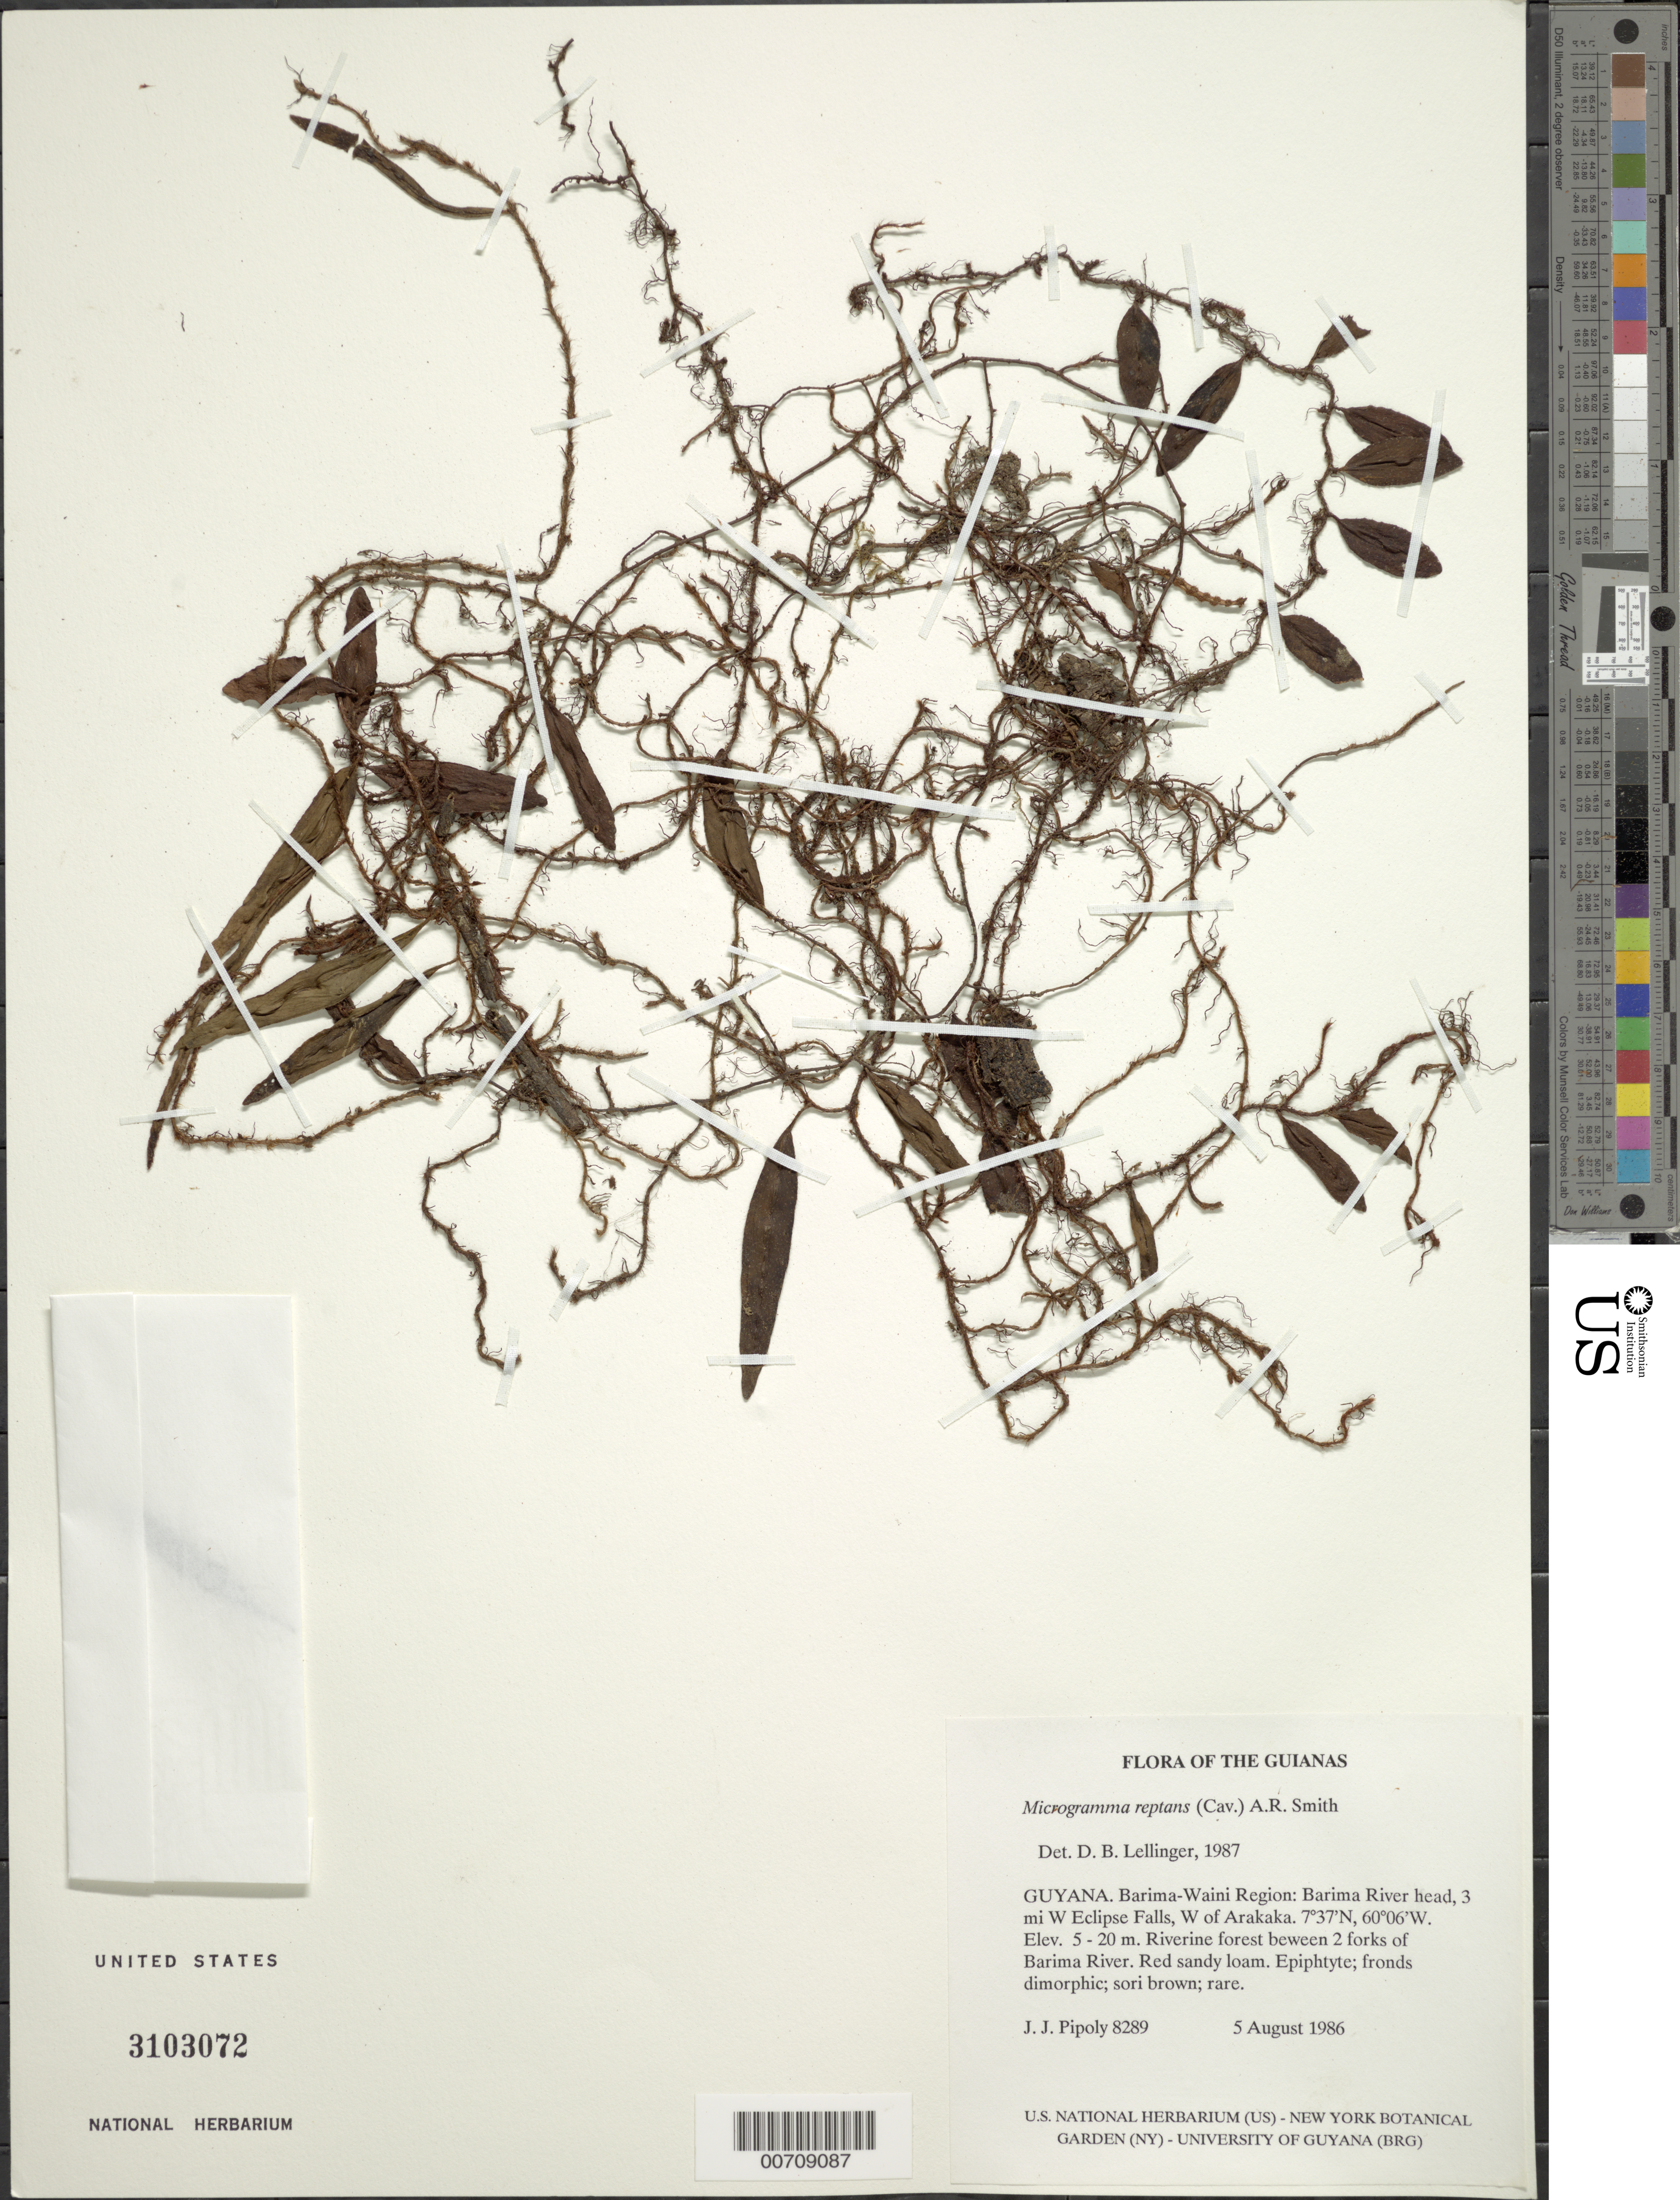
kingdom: Plantae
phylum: Tracheophyta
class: Polypodiopsida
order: Polypodiales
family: Polypodiaceae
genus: Microgramma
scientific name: Microgramma reptans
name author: (Cav.) A.R. Sm.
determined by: Lellinger, David B., (BOT), Smithsonian Institution - National Museum of Natural History (UNITED STATES)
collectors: J. J. Pipoly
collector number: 8289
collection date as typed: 5 August 1986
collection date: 1986-08-05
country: Guyana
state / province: Barima-Waini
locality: Barima River head; 3 mi W Eclipse Falls, W of Arakaka, between 2 forks of Barima River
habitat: Riverine forest. Red sandy loam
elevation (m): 5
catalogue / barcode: US 3103072